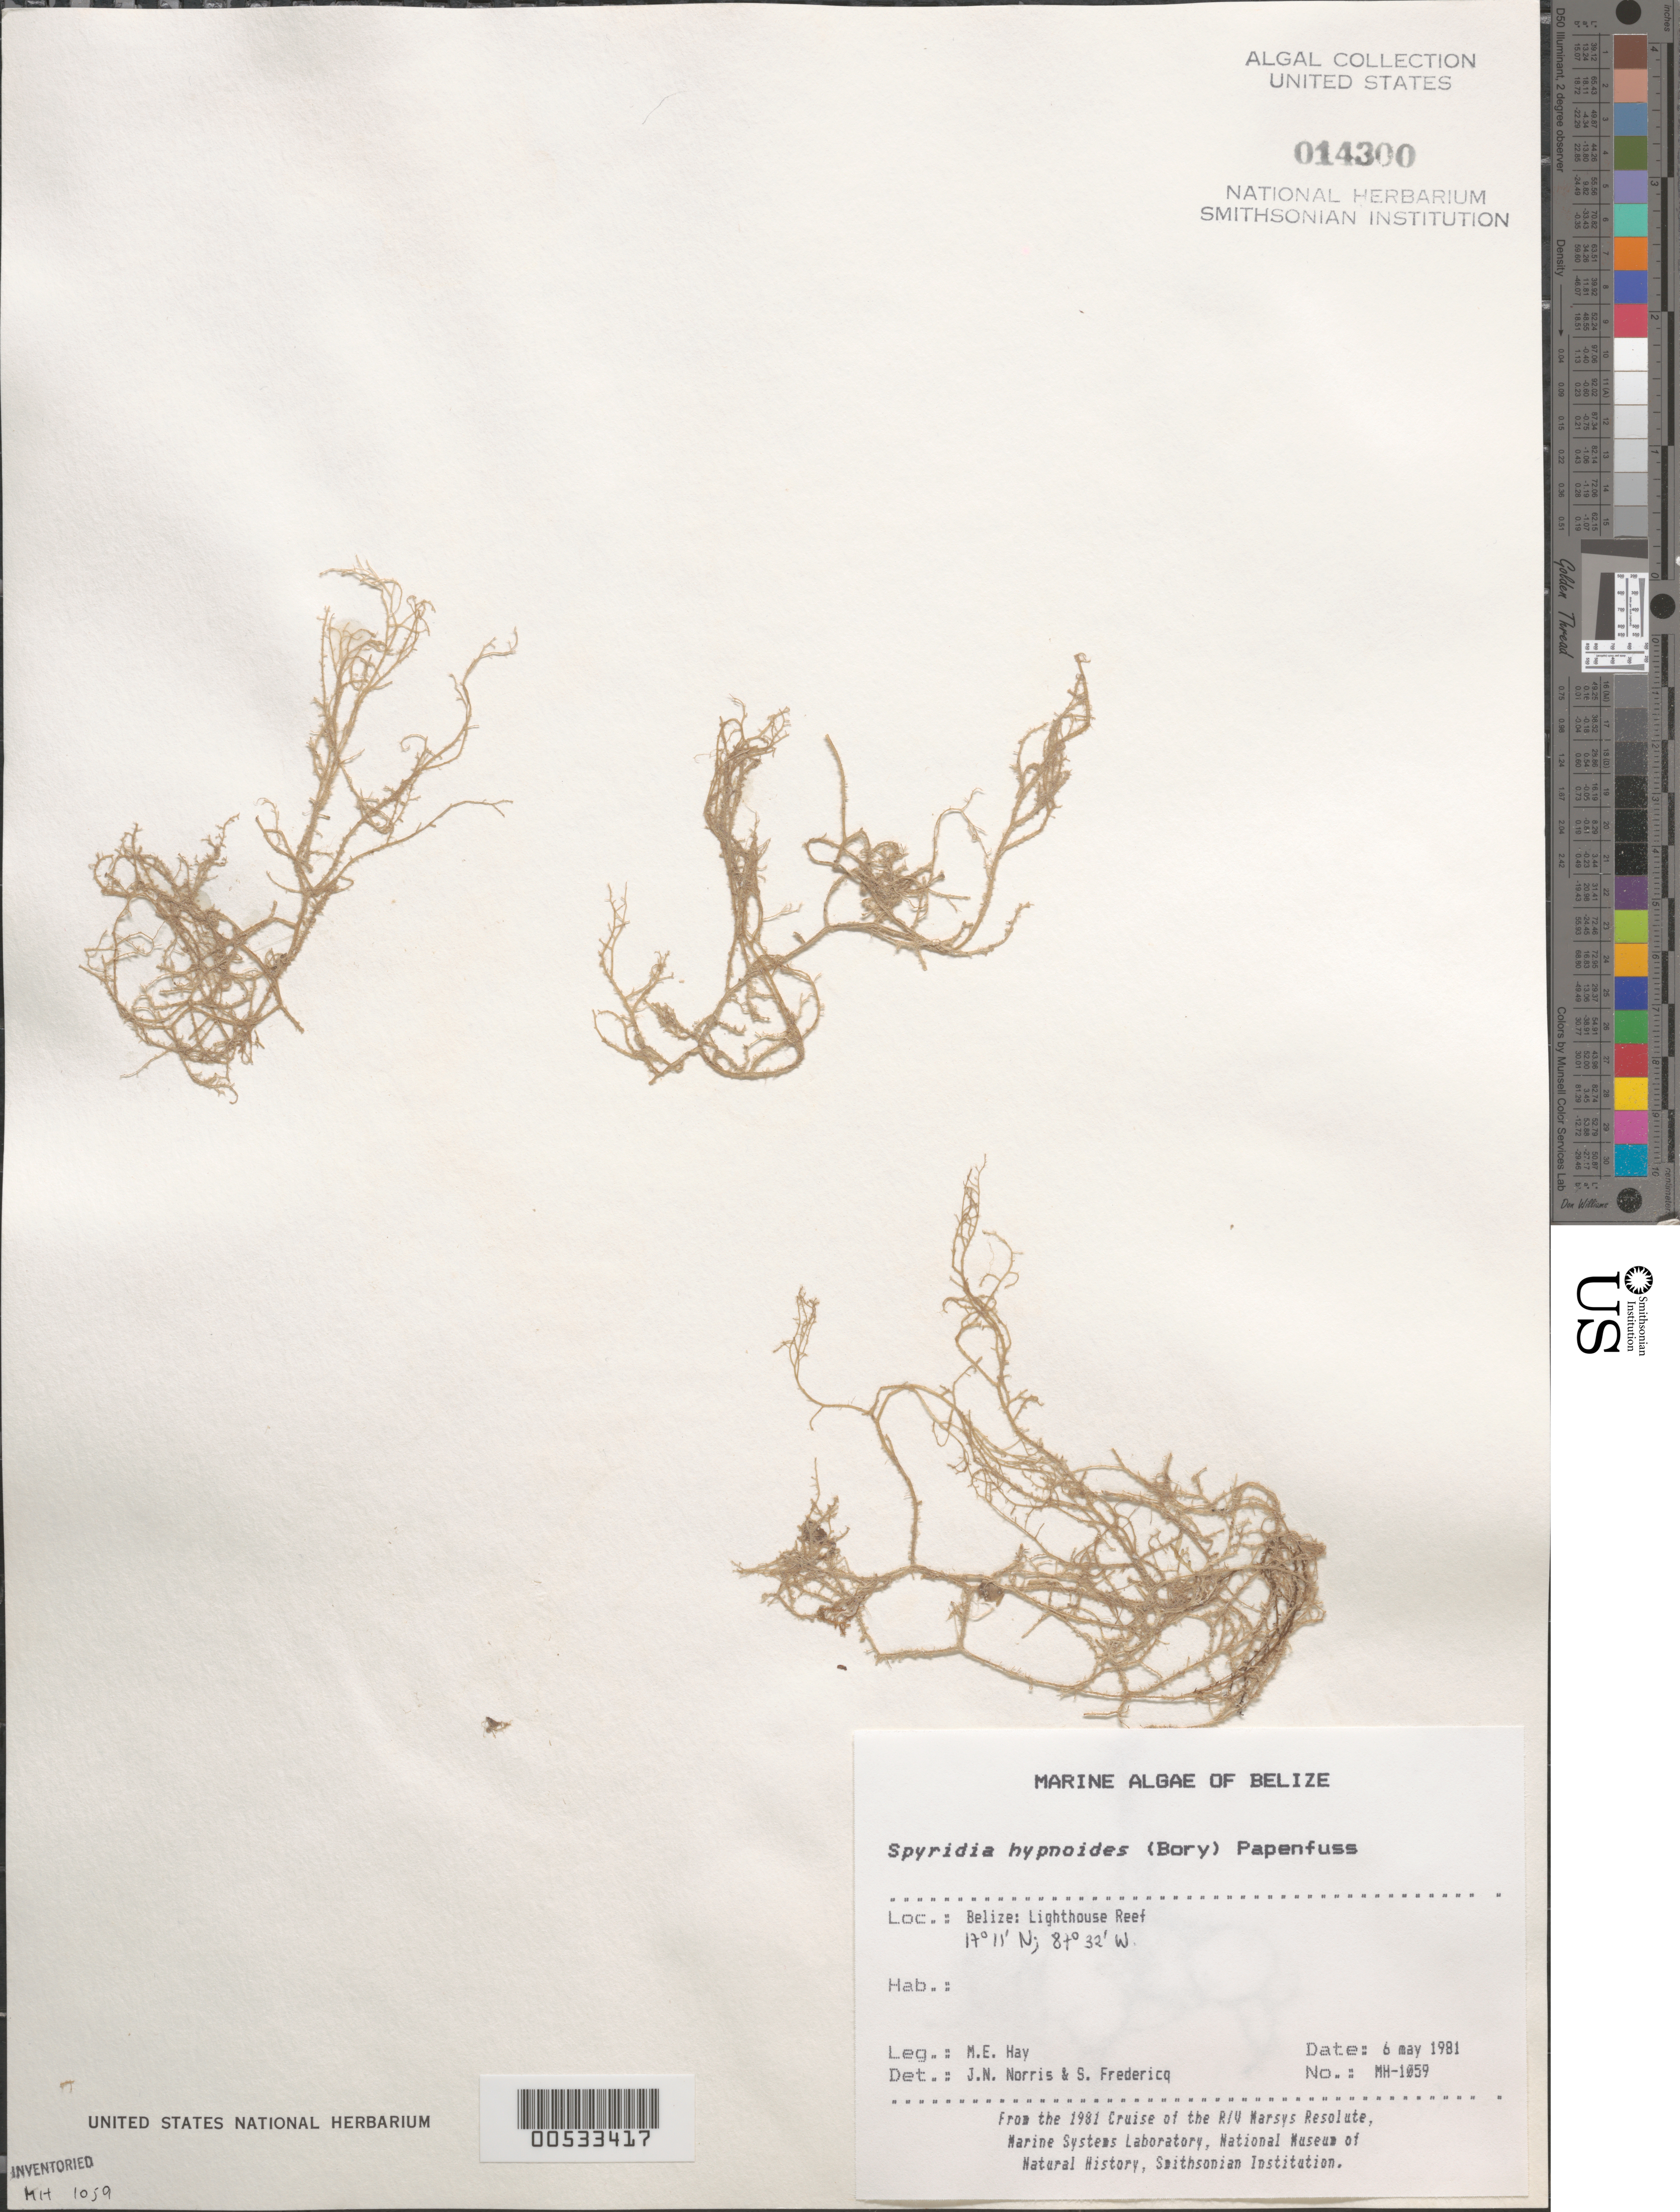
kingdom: Plantae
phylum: Rhodophyta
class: Florideophyceae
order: Ceramiales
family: Spyridiaceae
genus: Spyridia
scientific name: Spyridia hypnoides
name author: (Bory) Papenf.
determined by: Norris, J. N.; Fredericq, S.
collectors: M. E. Hay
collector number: MEH-1059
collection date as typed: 06 May 1981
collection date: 1981-05-06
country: Belize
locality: Lighthouse reef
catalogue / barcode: US 14300